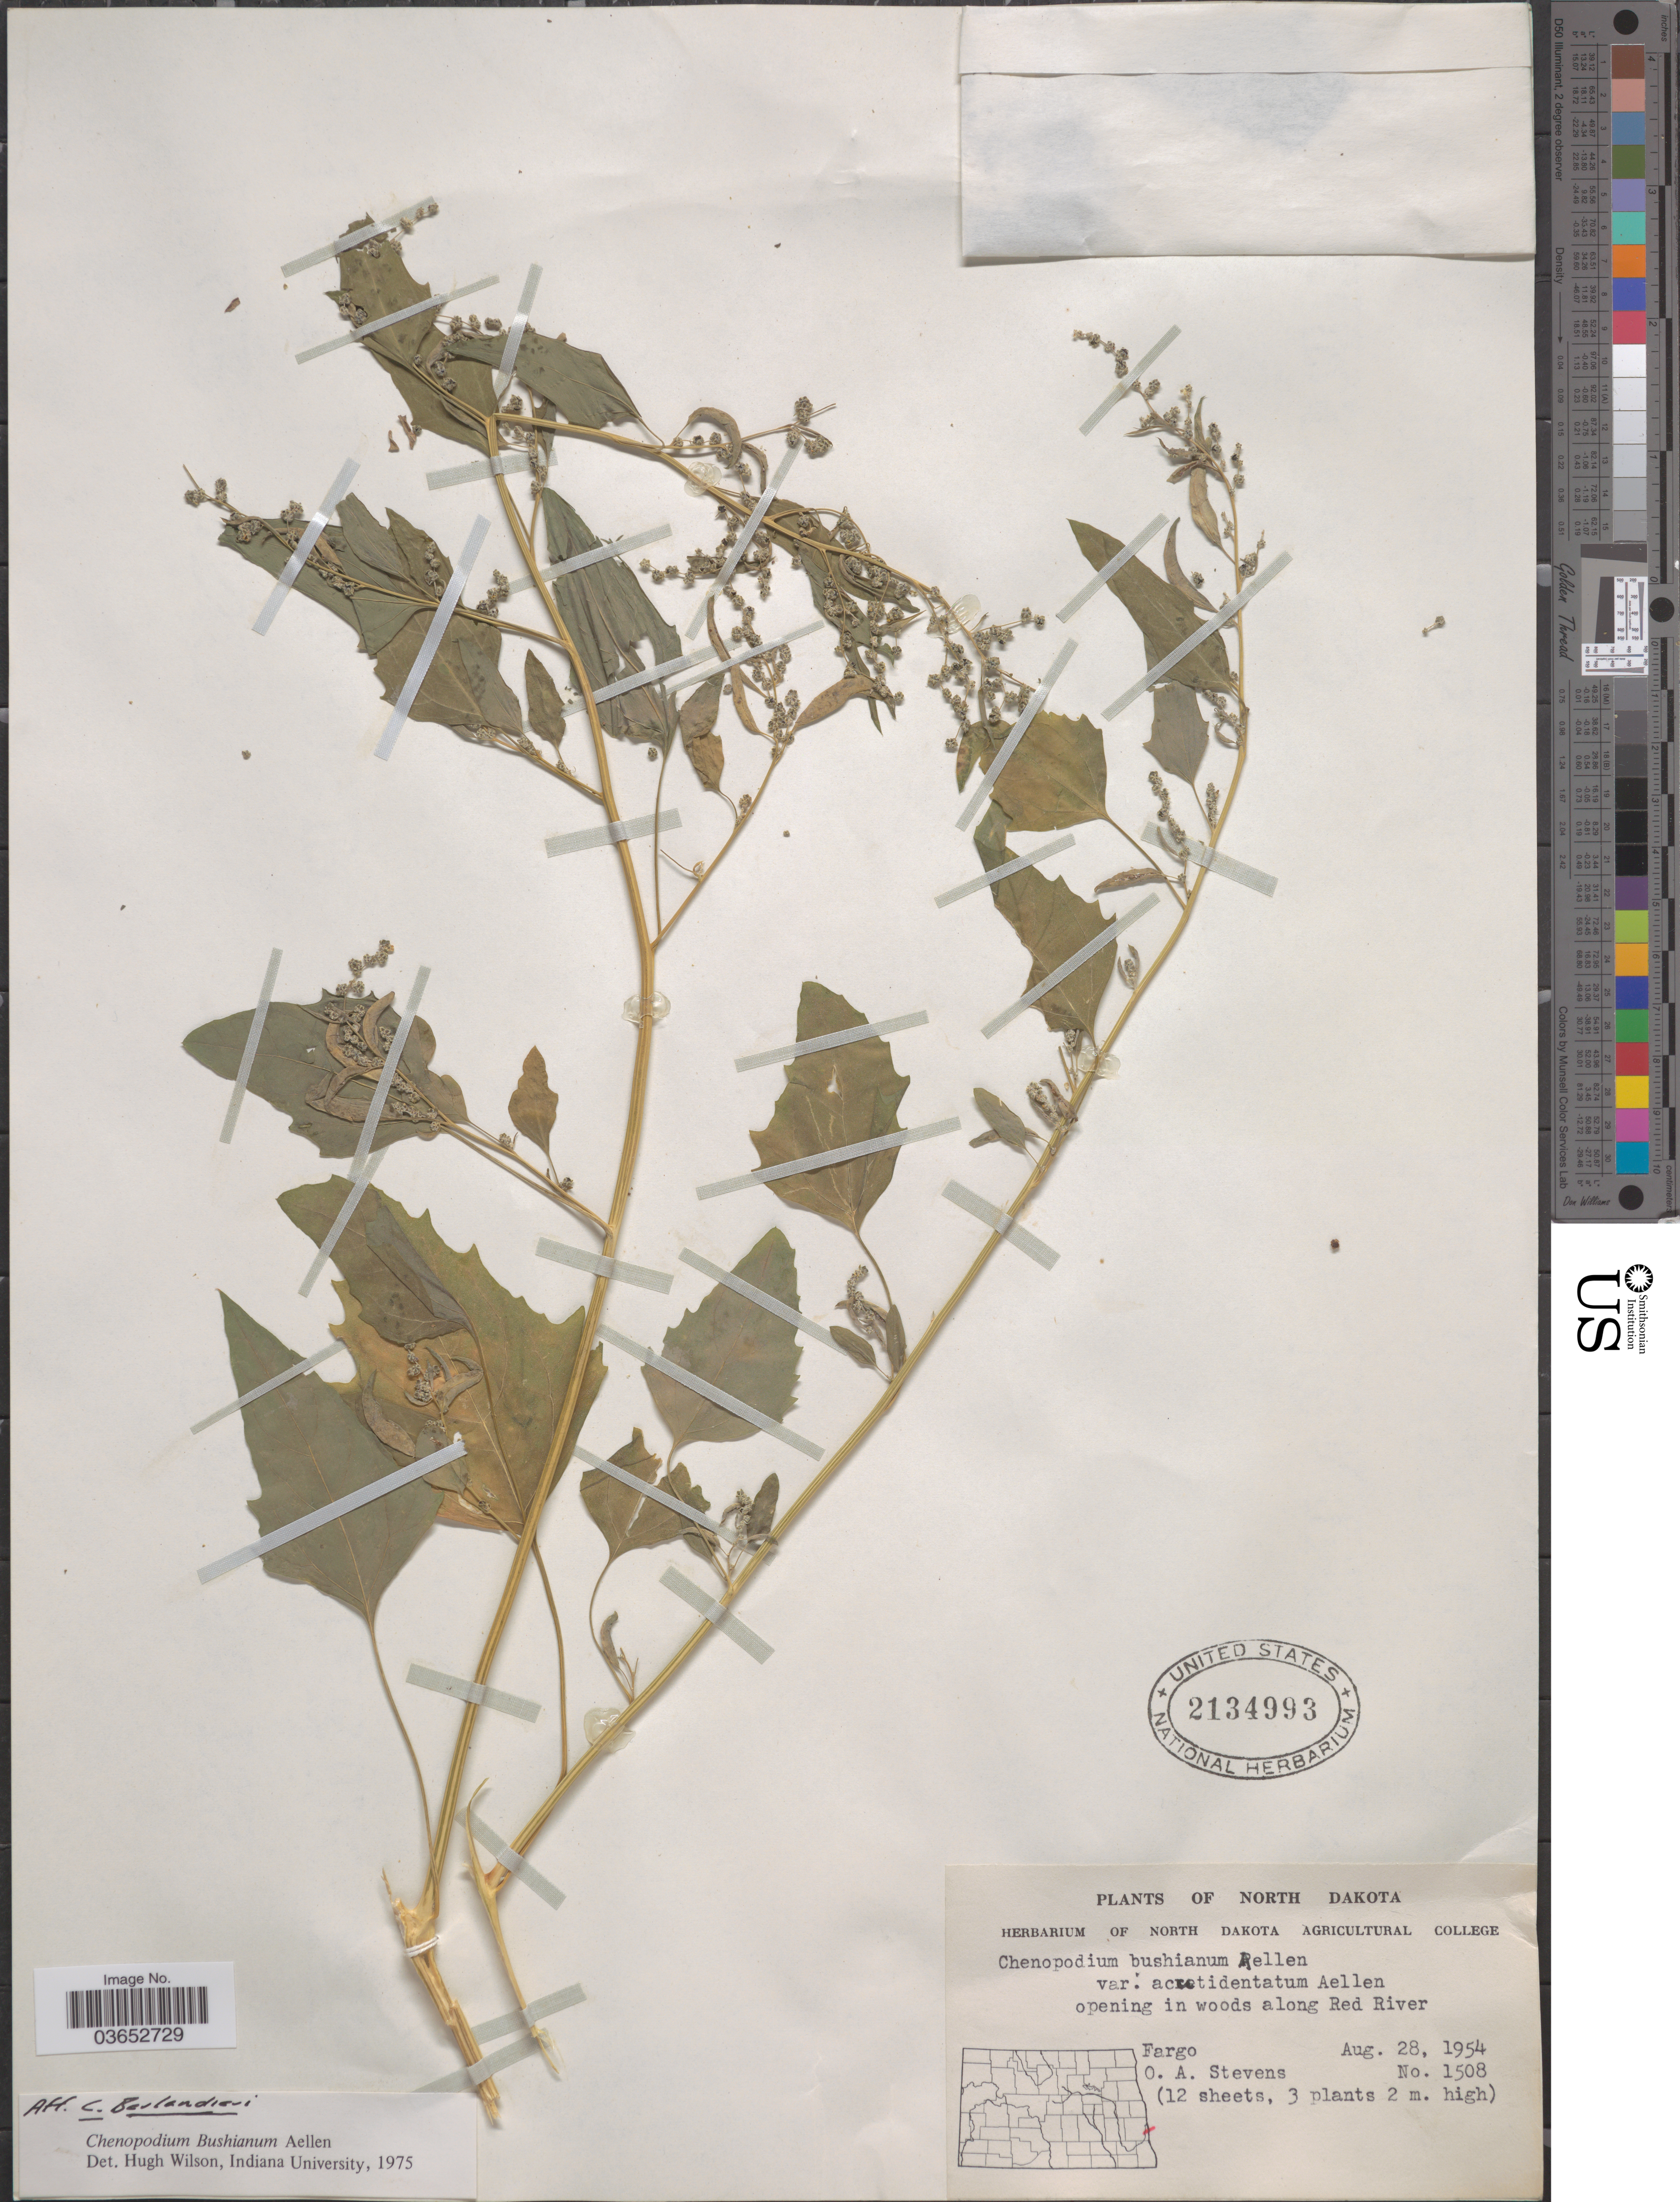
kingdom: Plantae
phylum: Tracheophyta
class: Magnoliopsida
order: Caryophyllales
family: Amaranthaceae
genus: Chenopodium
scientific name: Chenopodium bushianum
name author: Aellen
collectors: O. A. Stevens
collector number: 1508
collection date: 1954-08-28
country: United States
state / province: North Dakota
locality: Fargo. Opening in woods along Red River.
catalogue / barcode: US 2134993